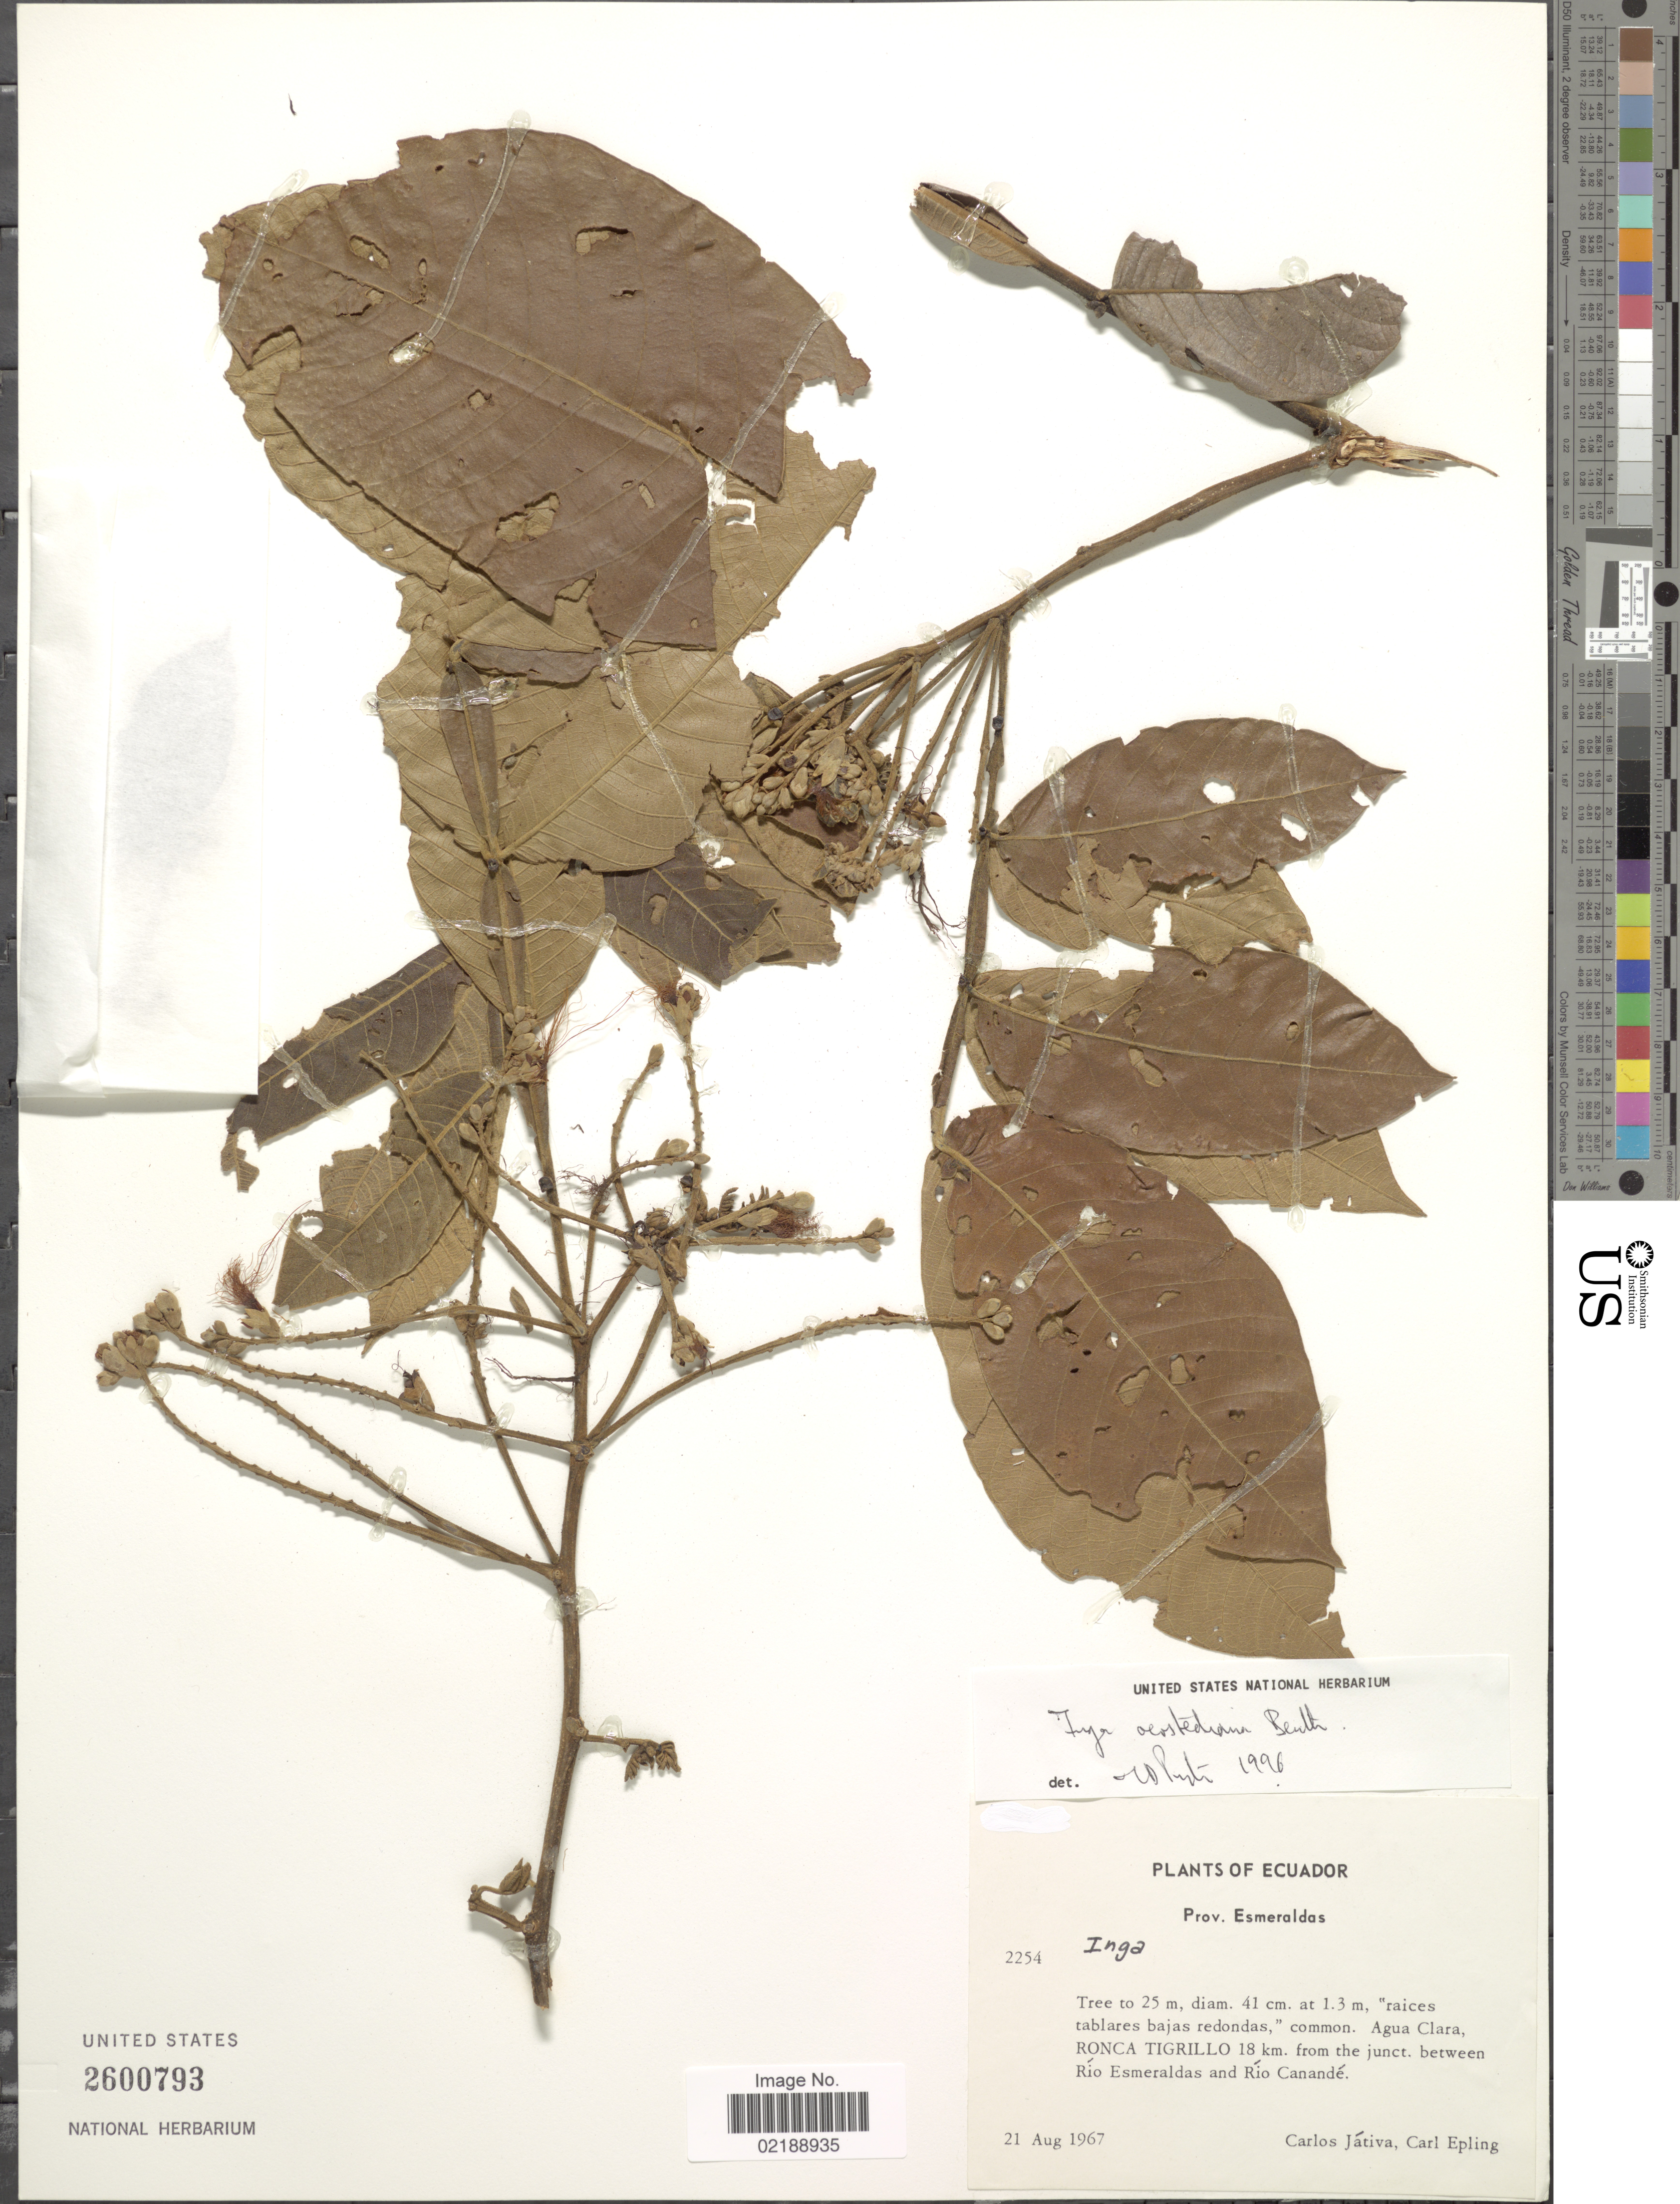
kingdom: Plantae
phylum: Tracheophyta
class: Magnoliopsida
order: Fabales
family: Fabaceae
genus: Inga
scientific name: Inga oerstediana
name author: Benth.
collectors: C. D. Játiva & C. C. Epling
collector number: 2254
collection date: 1967-08-21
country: Ecuador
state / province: Esmeraldas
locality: Agua Clara, Ronca Tigrillo 18 km from the junct. between Río Esmeraldas and Río Canandé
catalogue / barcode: US 2600793